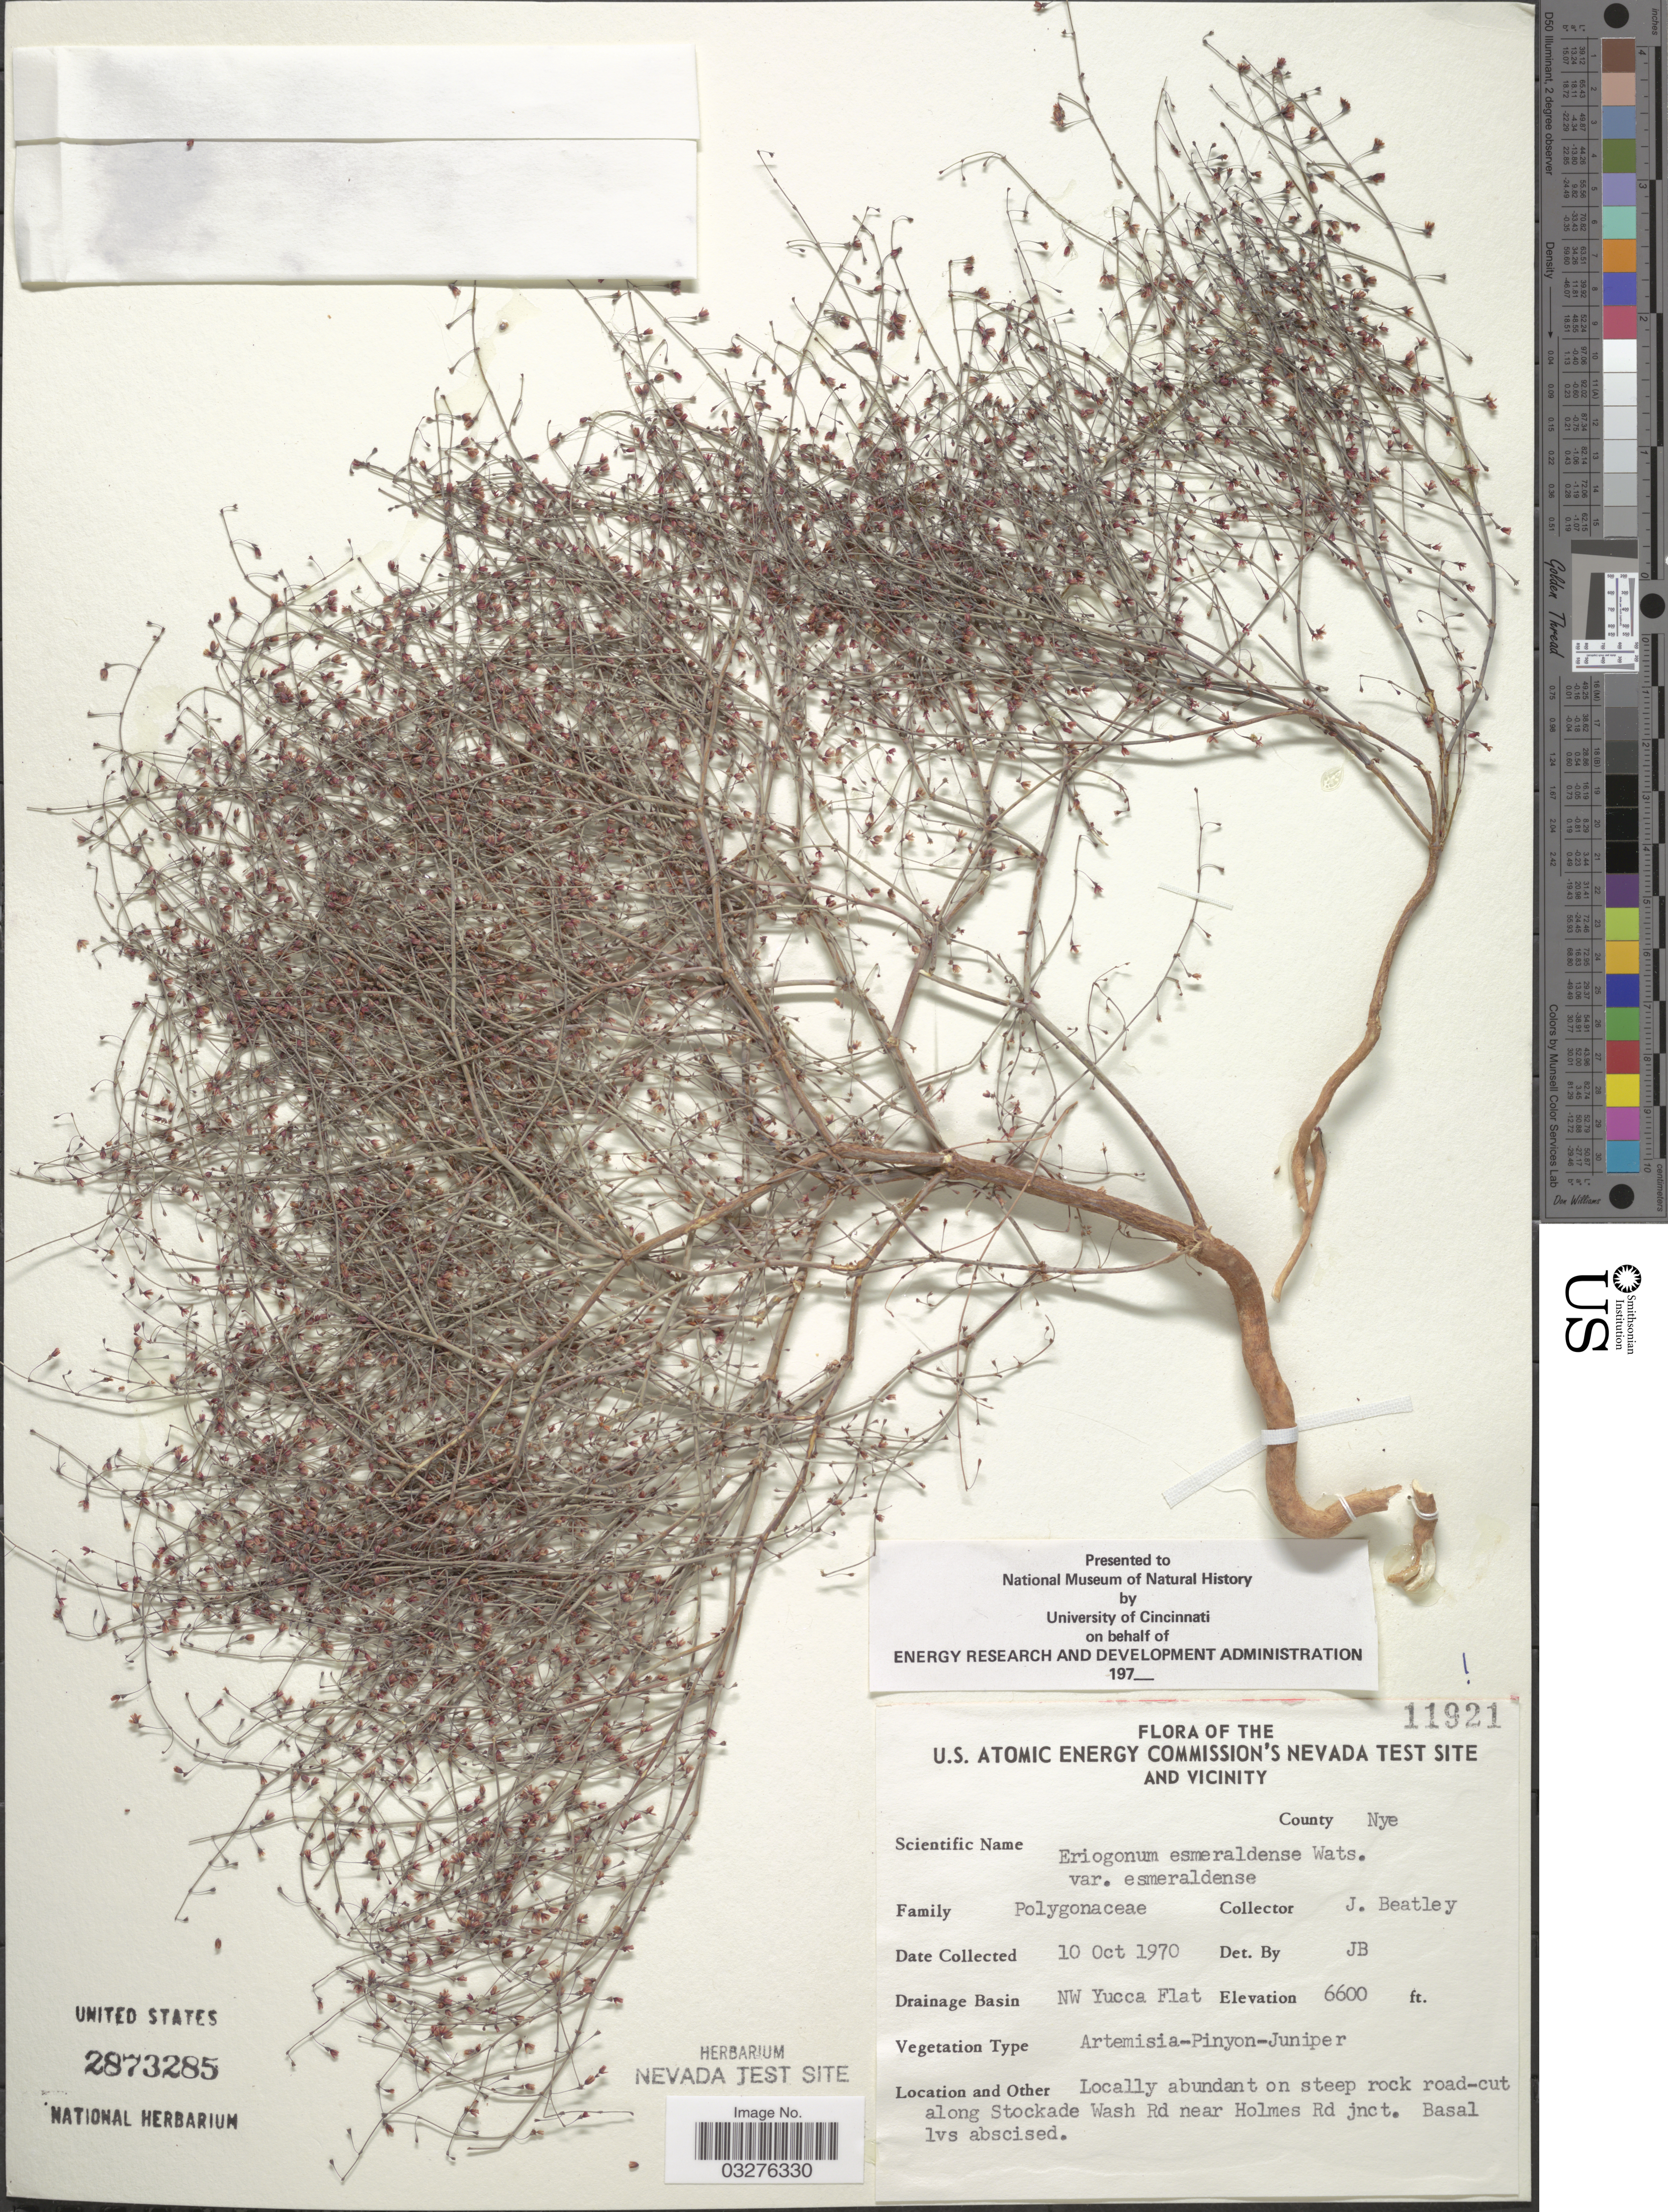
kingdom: Plantae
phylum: Tracheophyta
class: Magnoliopsida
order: Caryophyllales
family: Polygonaceae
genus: Eriogonum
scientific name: Eriogonum esmeraldense var. esmeraldense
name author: S. Watson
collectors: J. C. Beatley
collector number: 11921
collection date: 1970-10-10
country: United States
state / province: Nevada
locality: U.S. Atomic Energy Commission's Nevada Test Site and vicinity, County Nye, Drainage Basin NW Yucca Flat, along Stockade Wash Rd near Holmes Rd jnct. Basal lvs abscised.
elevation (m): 2012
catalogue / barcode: US 2873285